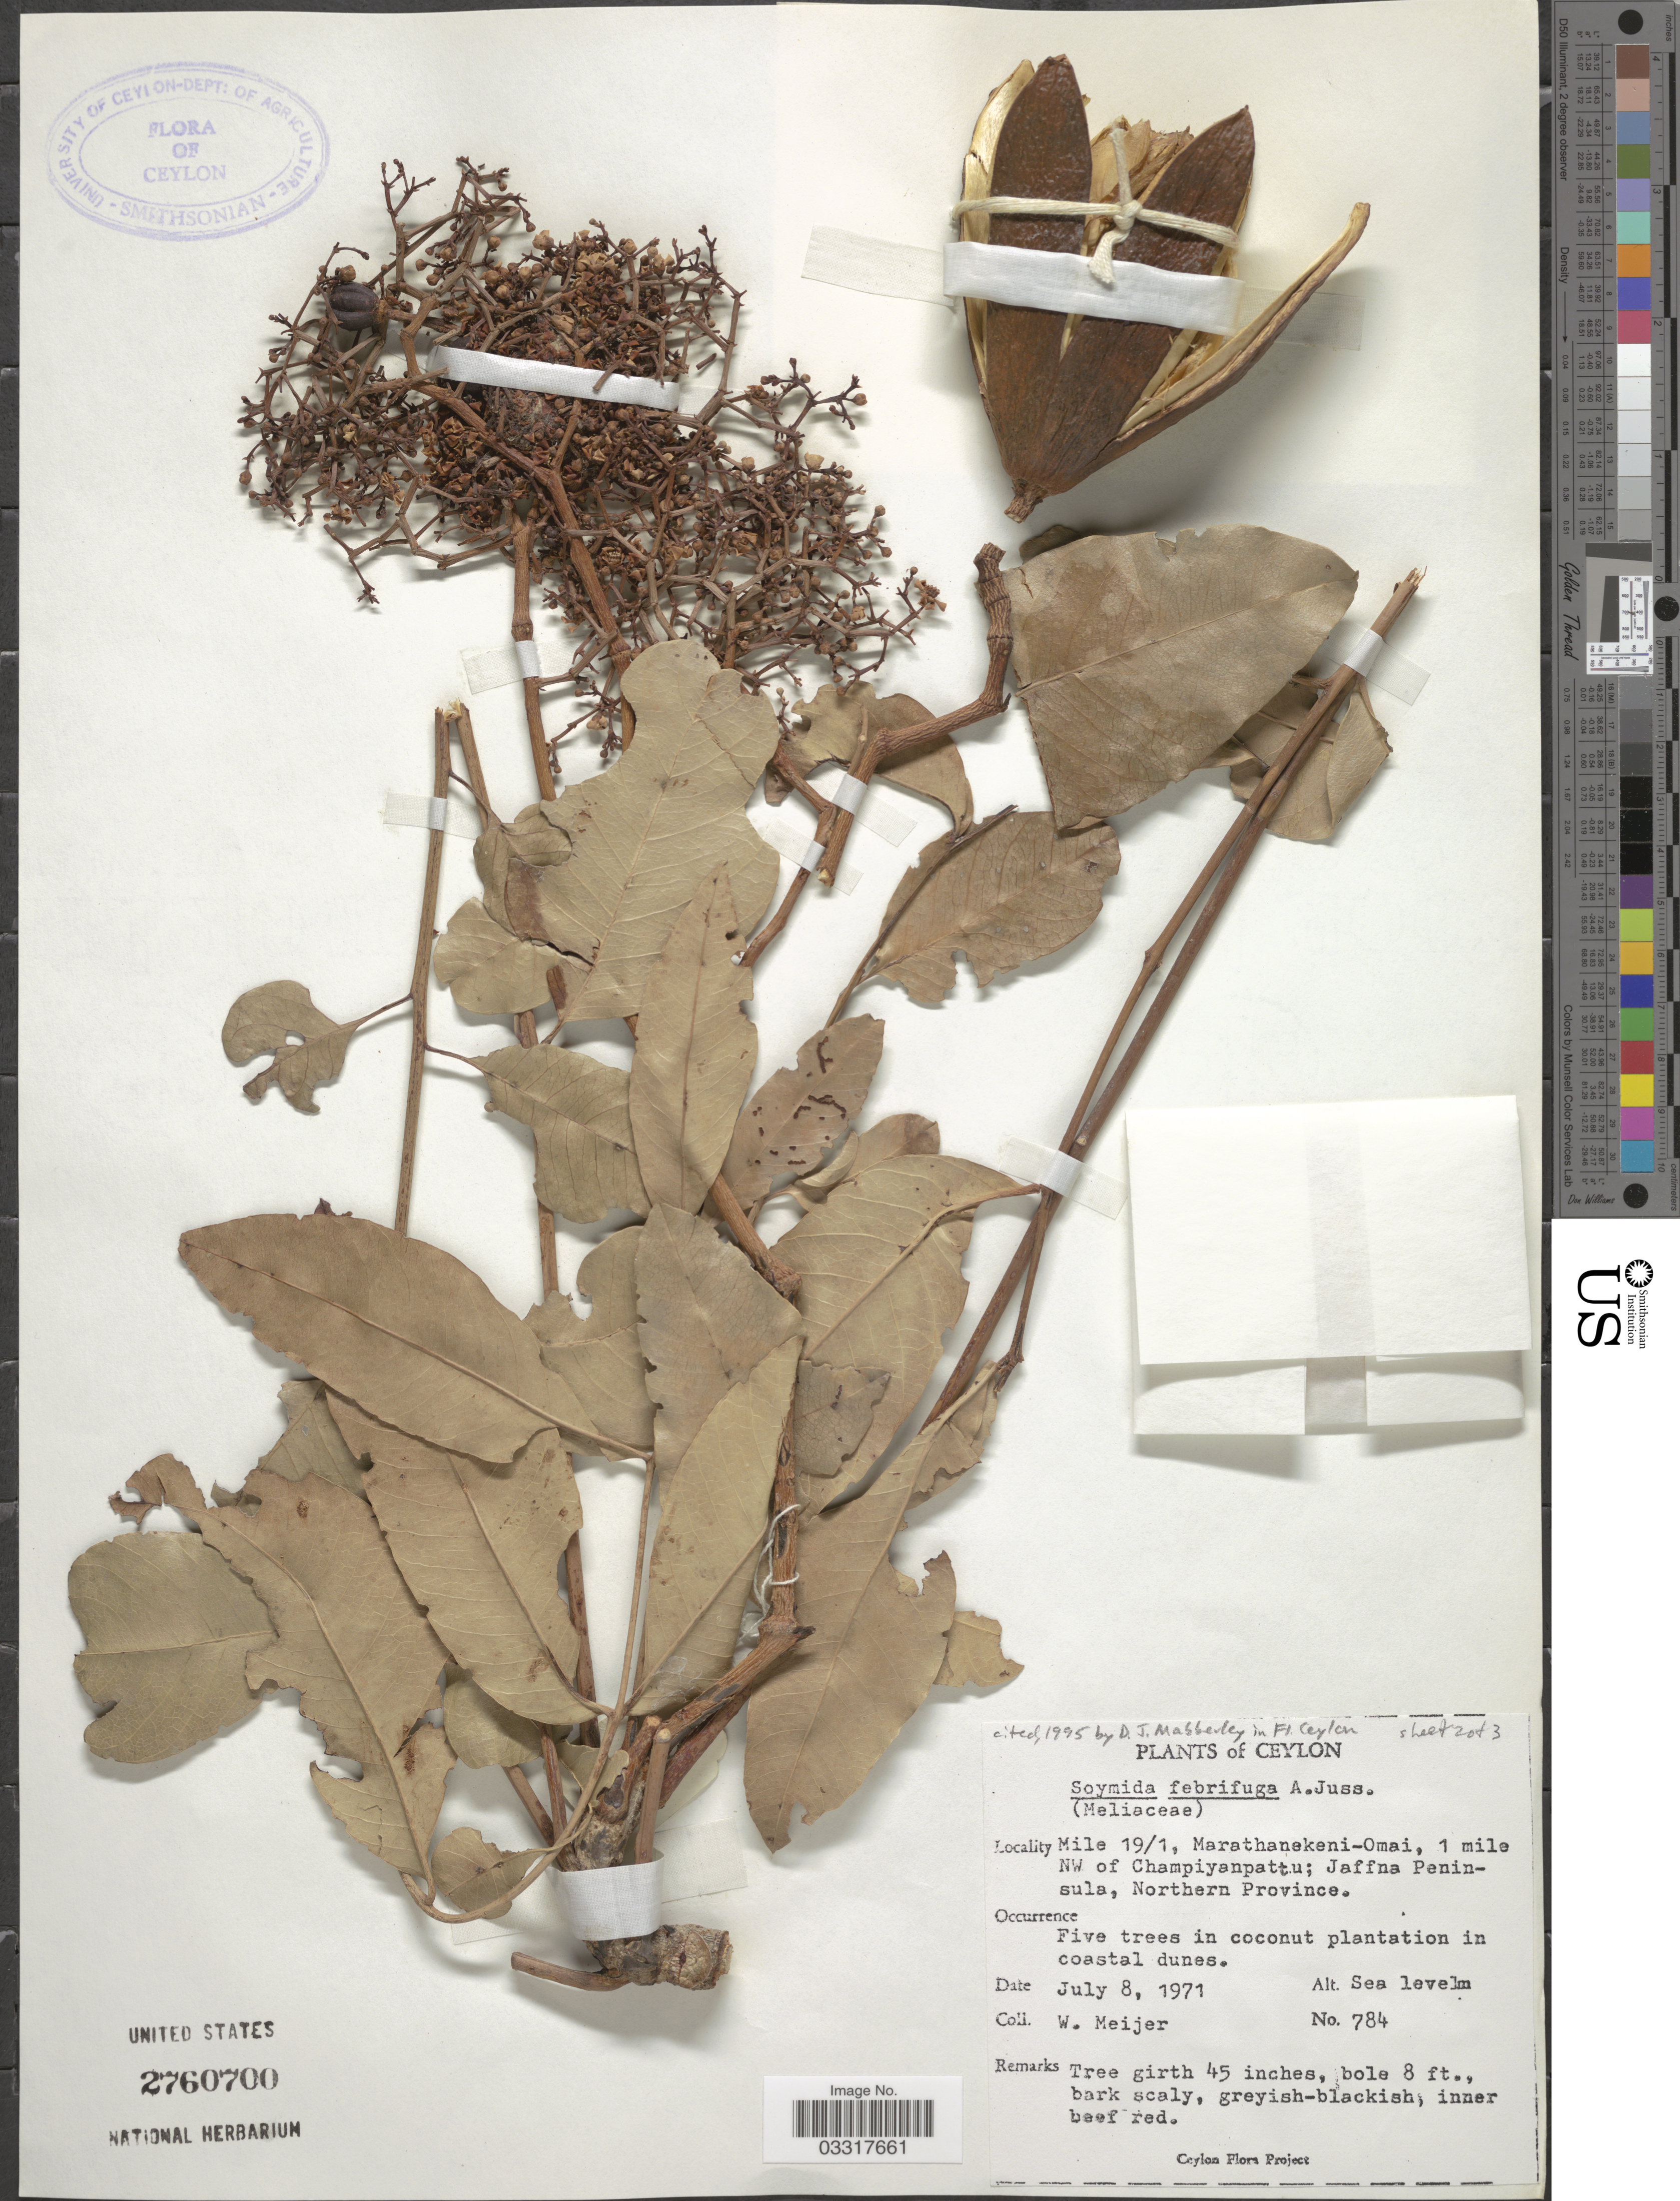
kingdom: Plantae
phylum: Tracheophyta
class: Magnoliopsida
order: Sapindales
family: Meliaceae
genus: Soymida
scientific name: Soymida febrifuga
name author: (Roxb.) A. Juss.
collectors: W. Meijer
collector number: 784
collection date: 1971-07-08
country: Sri Lanka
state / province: Northern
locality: Ceylon, Mile 19/1, Marathanekeni-Omai, 1 mile NW of Champiyanpattu; Jaffna Peninsula.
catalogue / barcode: US 2760700